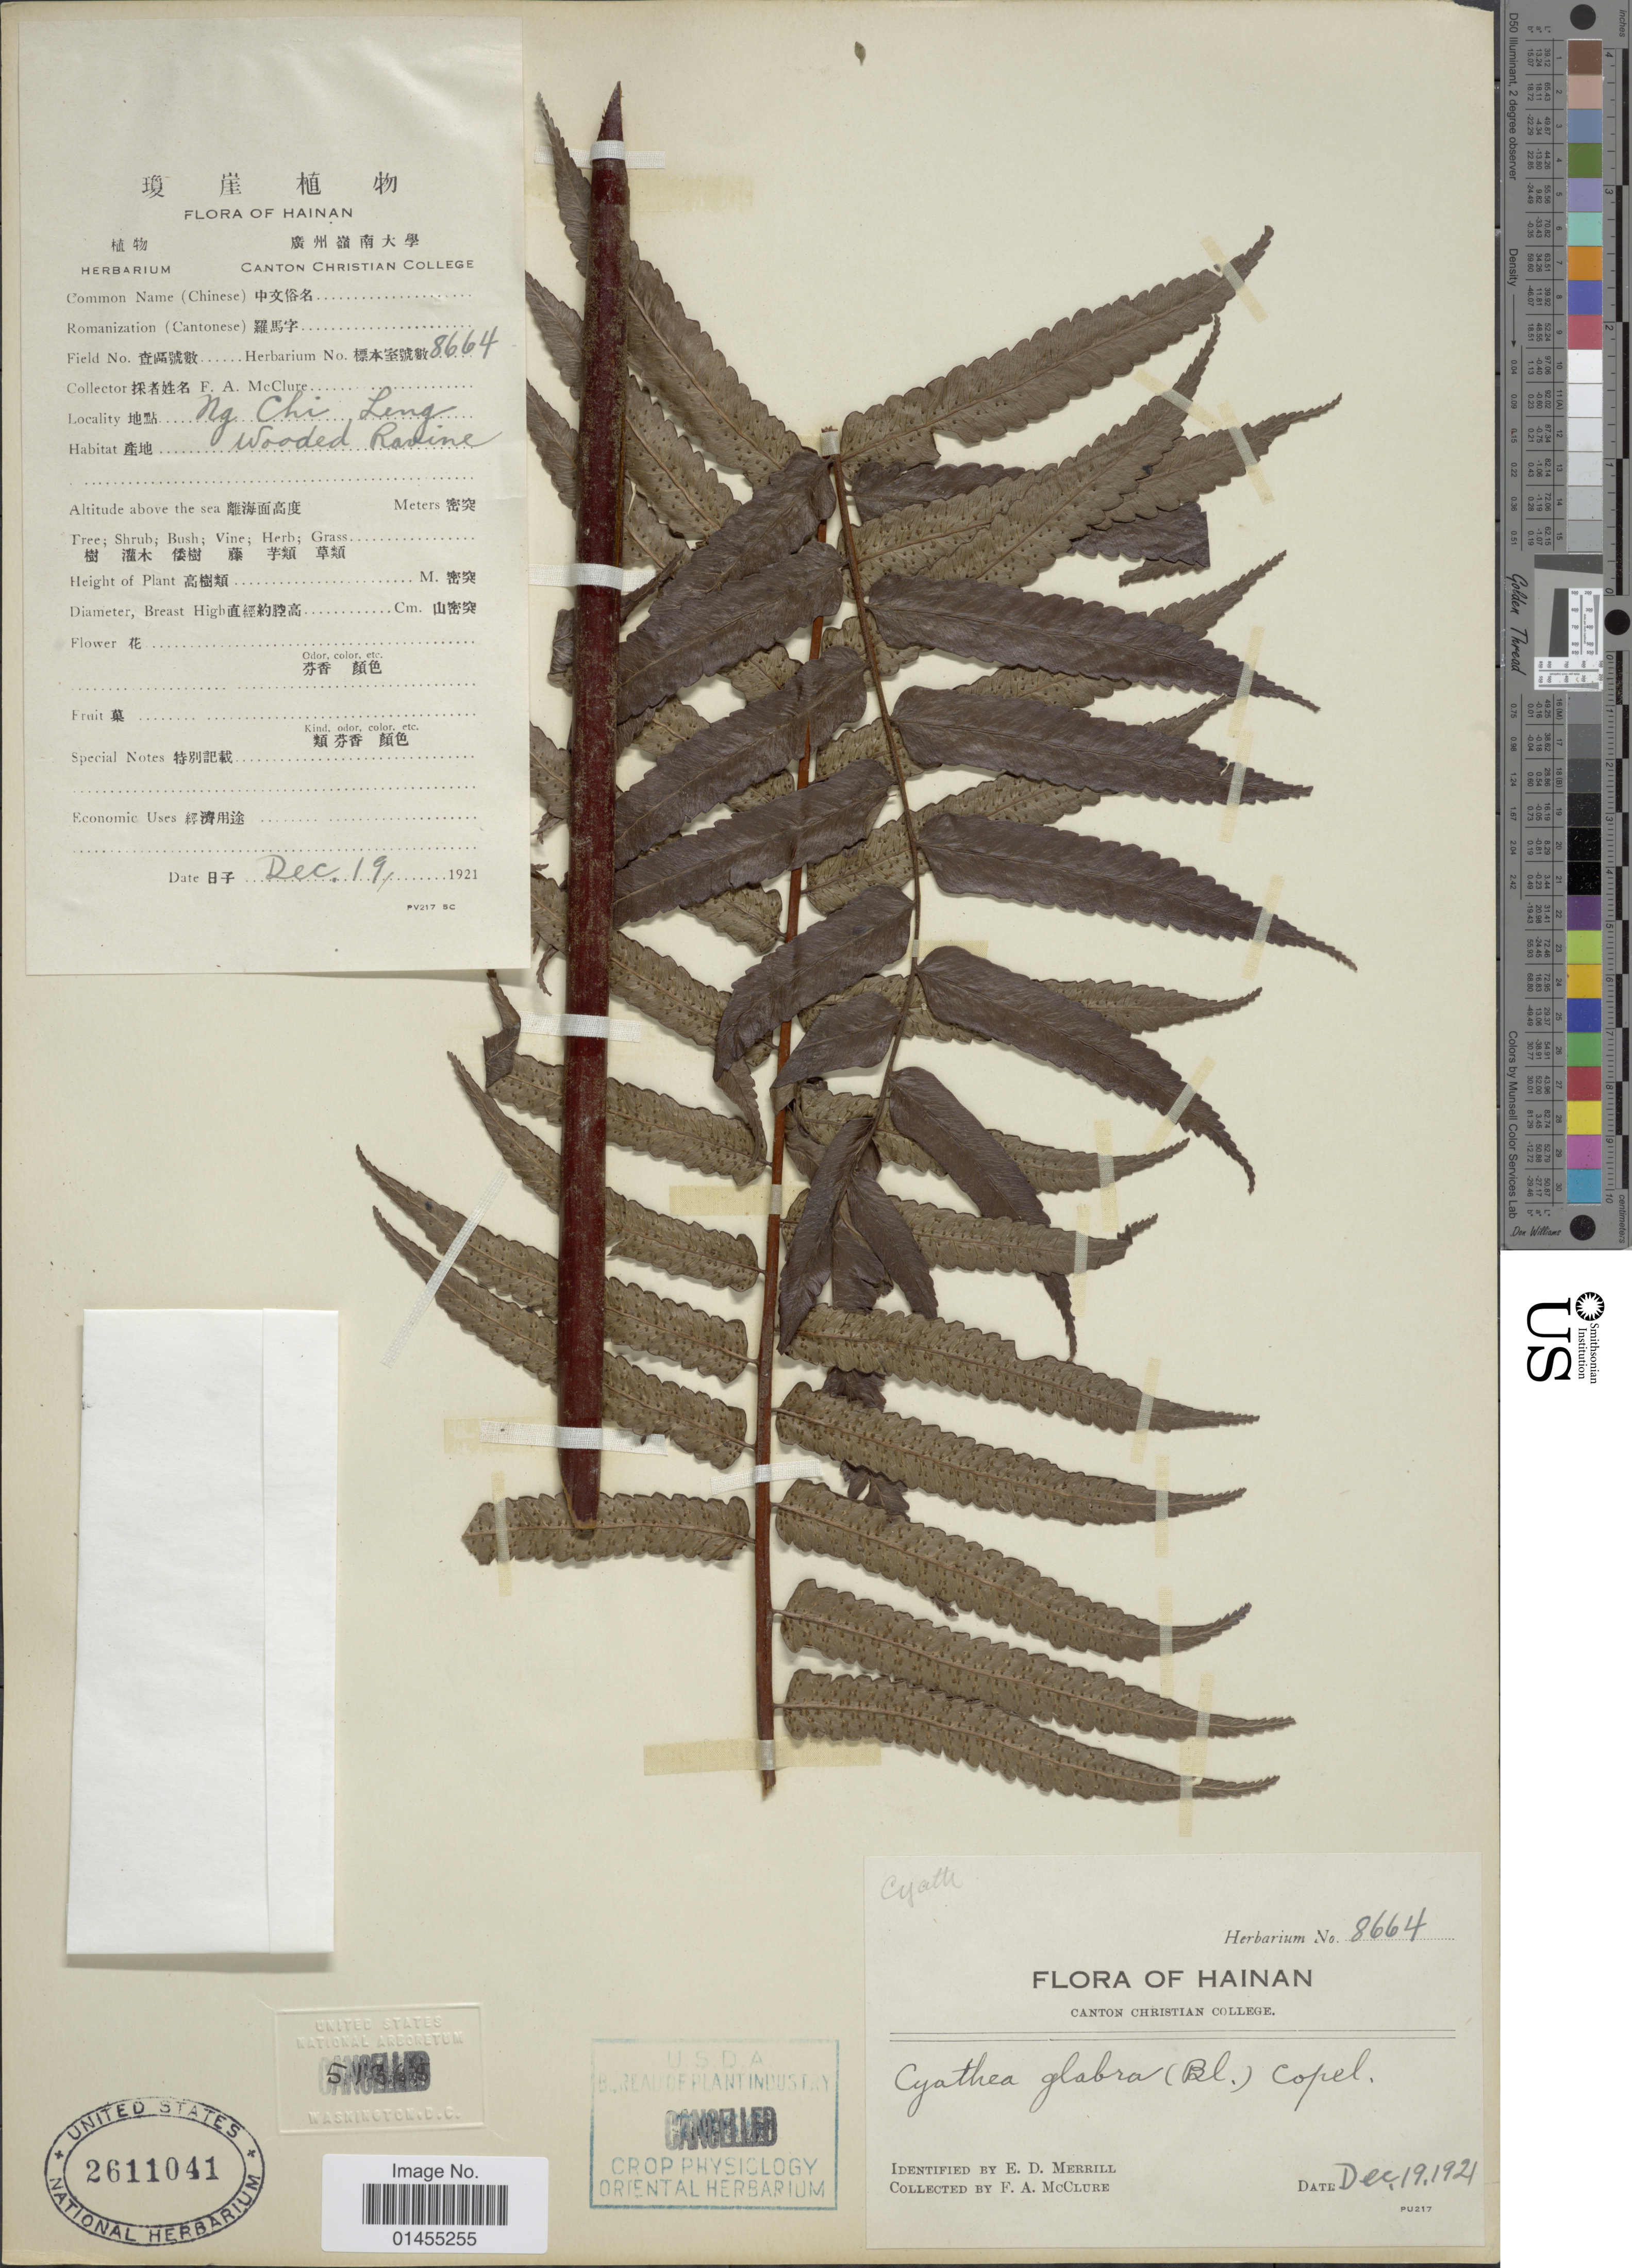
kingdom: Plantae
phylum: Tracheophyta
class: Polypodiopsida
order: Cyatheales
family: Cyatheaceae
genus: Alsophila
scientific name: Alsophila glabra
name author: (Blume) Hook.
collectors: F. A. McClure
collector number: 8664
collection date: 1921-12-19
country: China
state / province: Hainan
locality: Ng Chi Leng.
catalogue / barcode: US 2611041